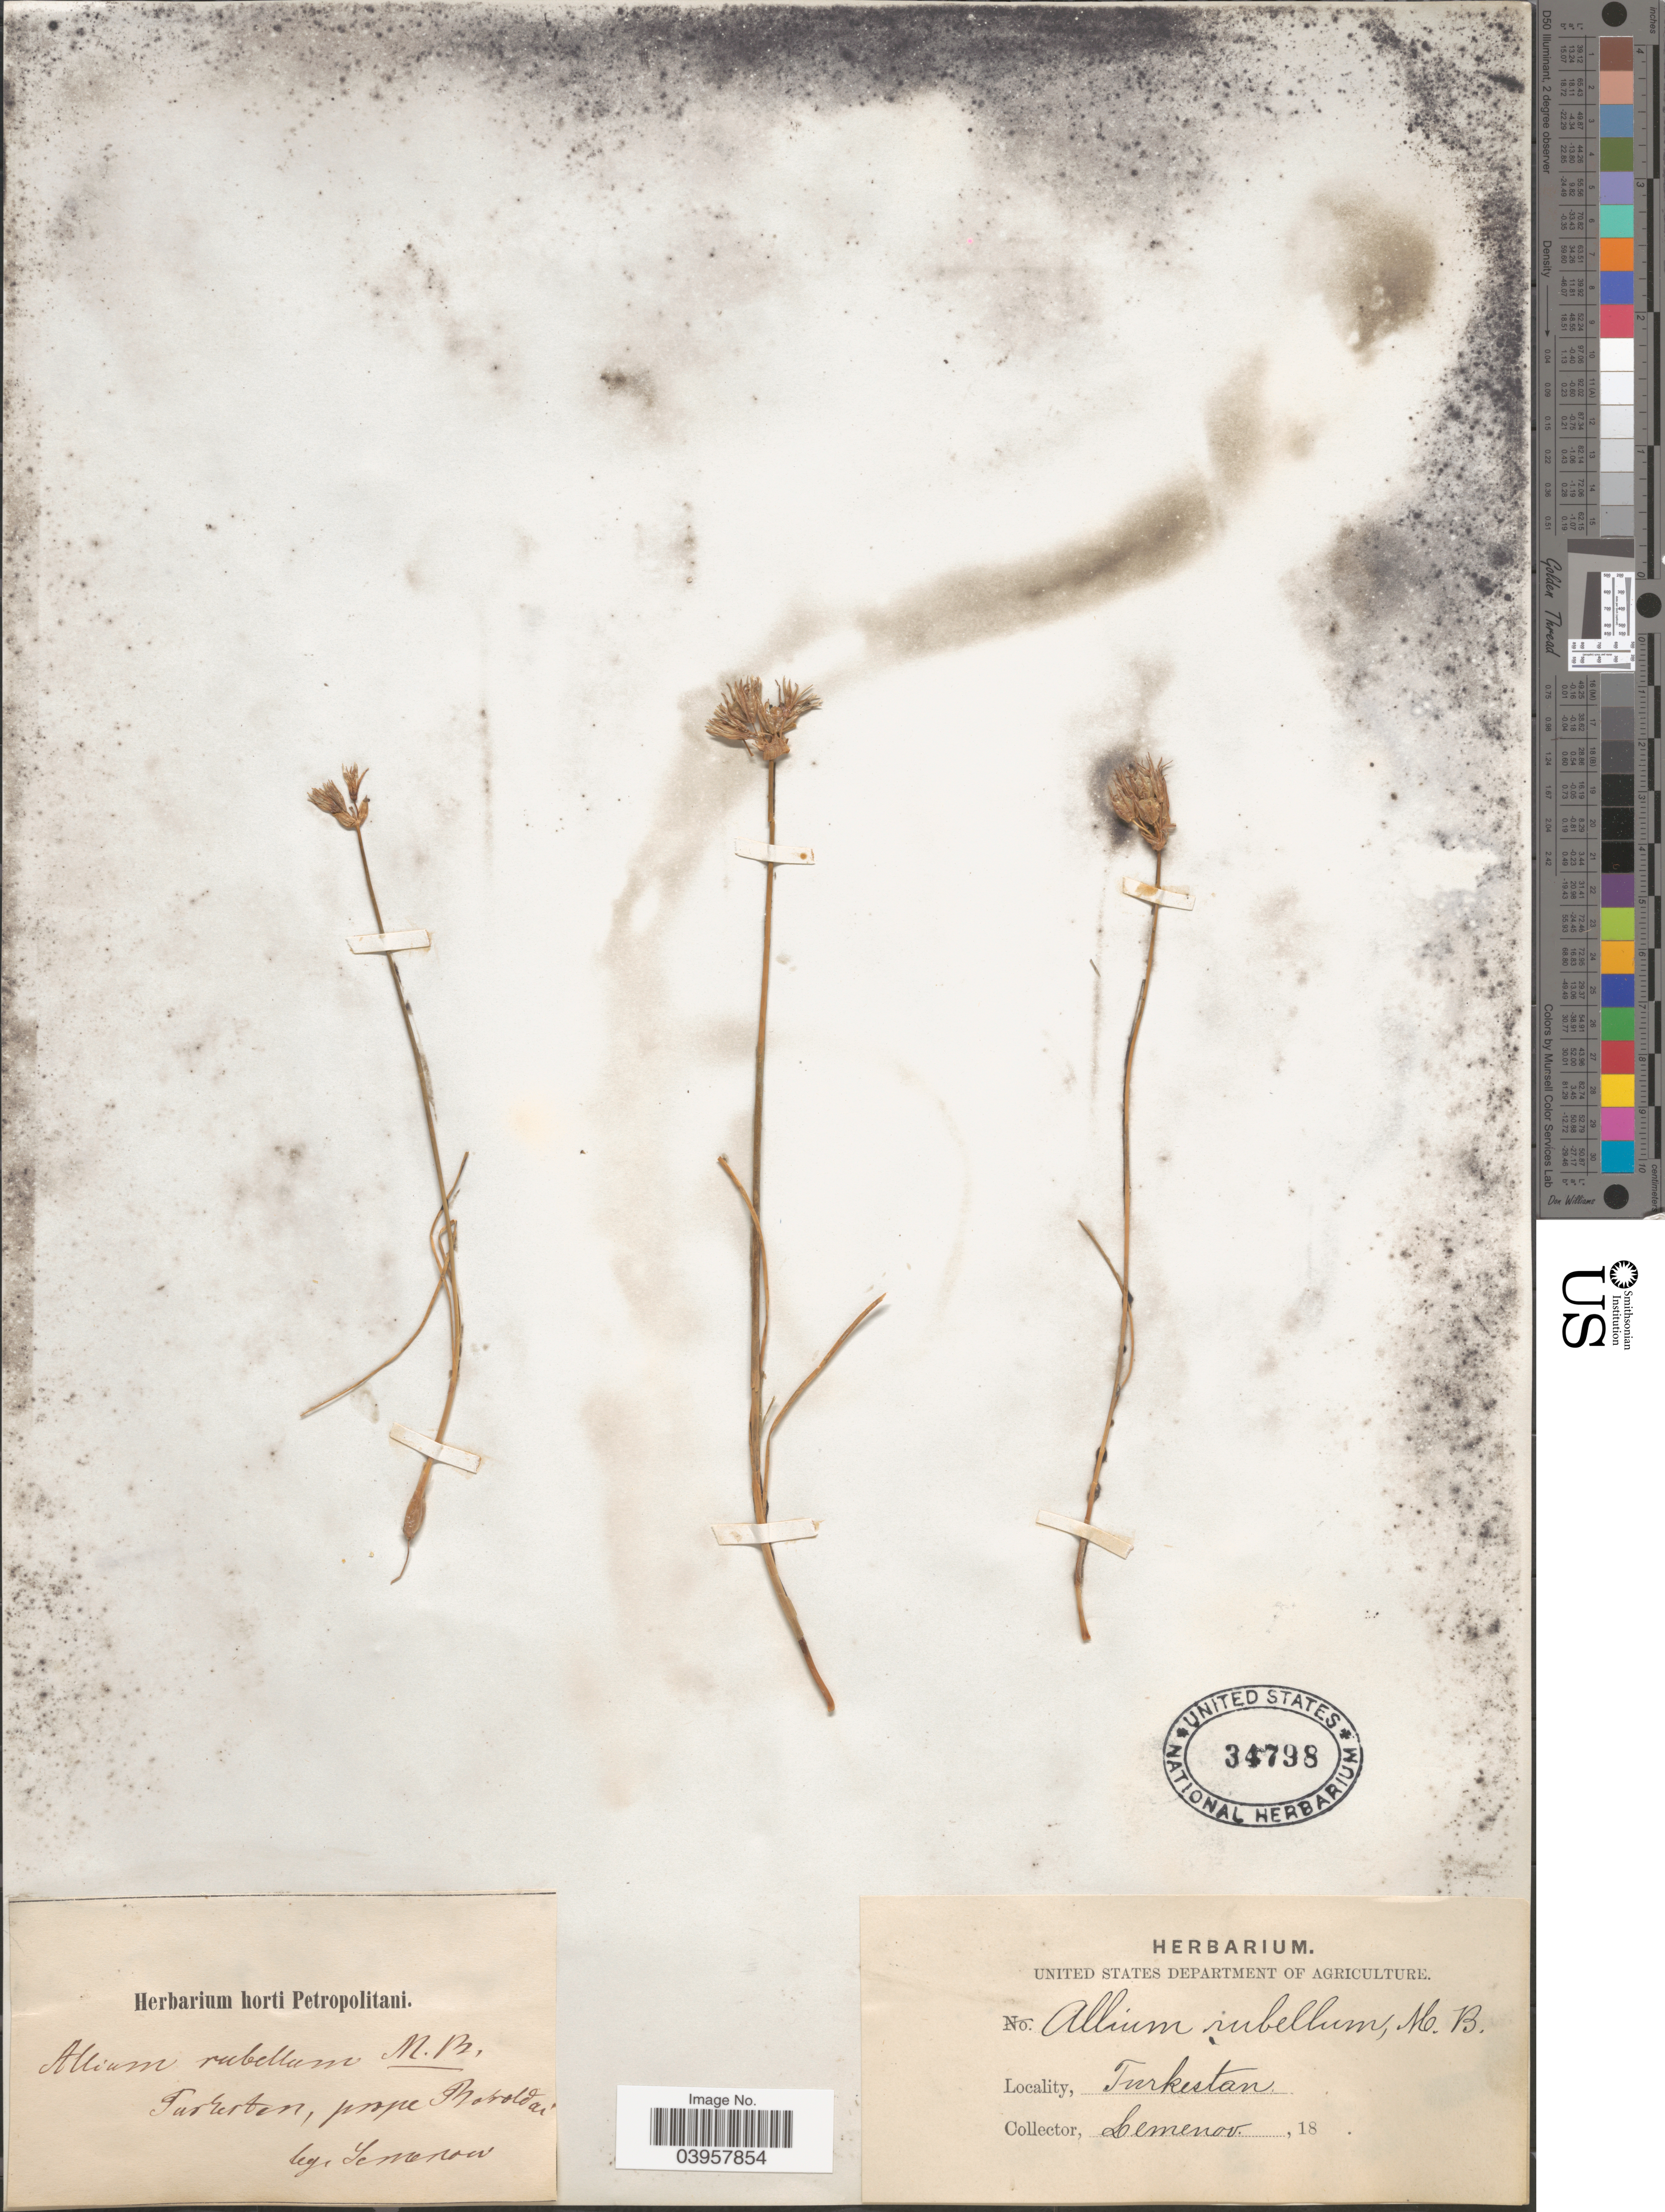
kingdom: Plantae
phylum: Tracheophyta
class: Liliopsida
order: Asparagales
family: Amaryllidaceae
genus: Allium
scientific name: Allium rubellum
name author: M. Bieb.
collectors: P. P. Semenov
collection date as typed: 18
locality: Turkestan, prope Batoldar. [interpreted]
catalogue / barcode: US 34798